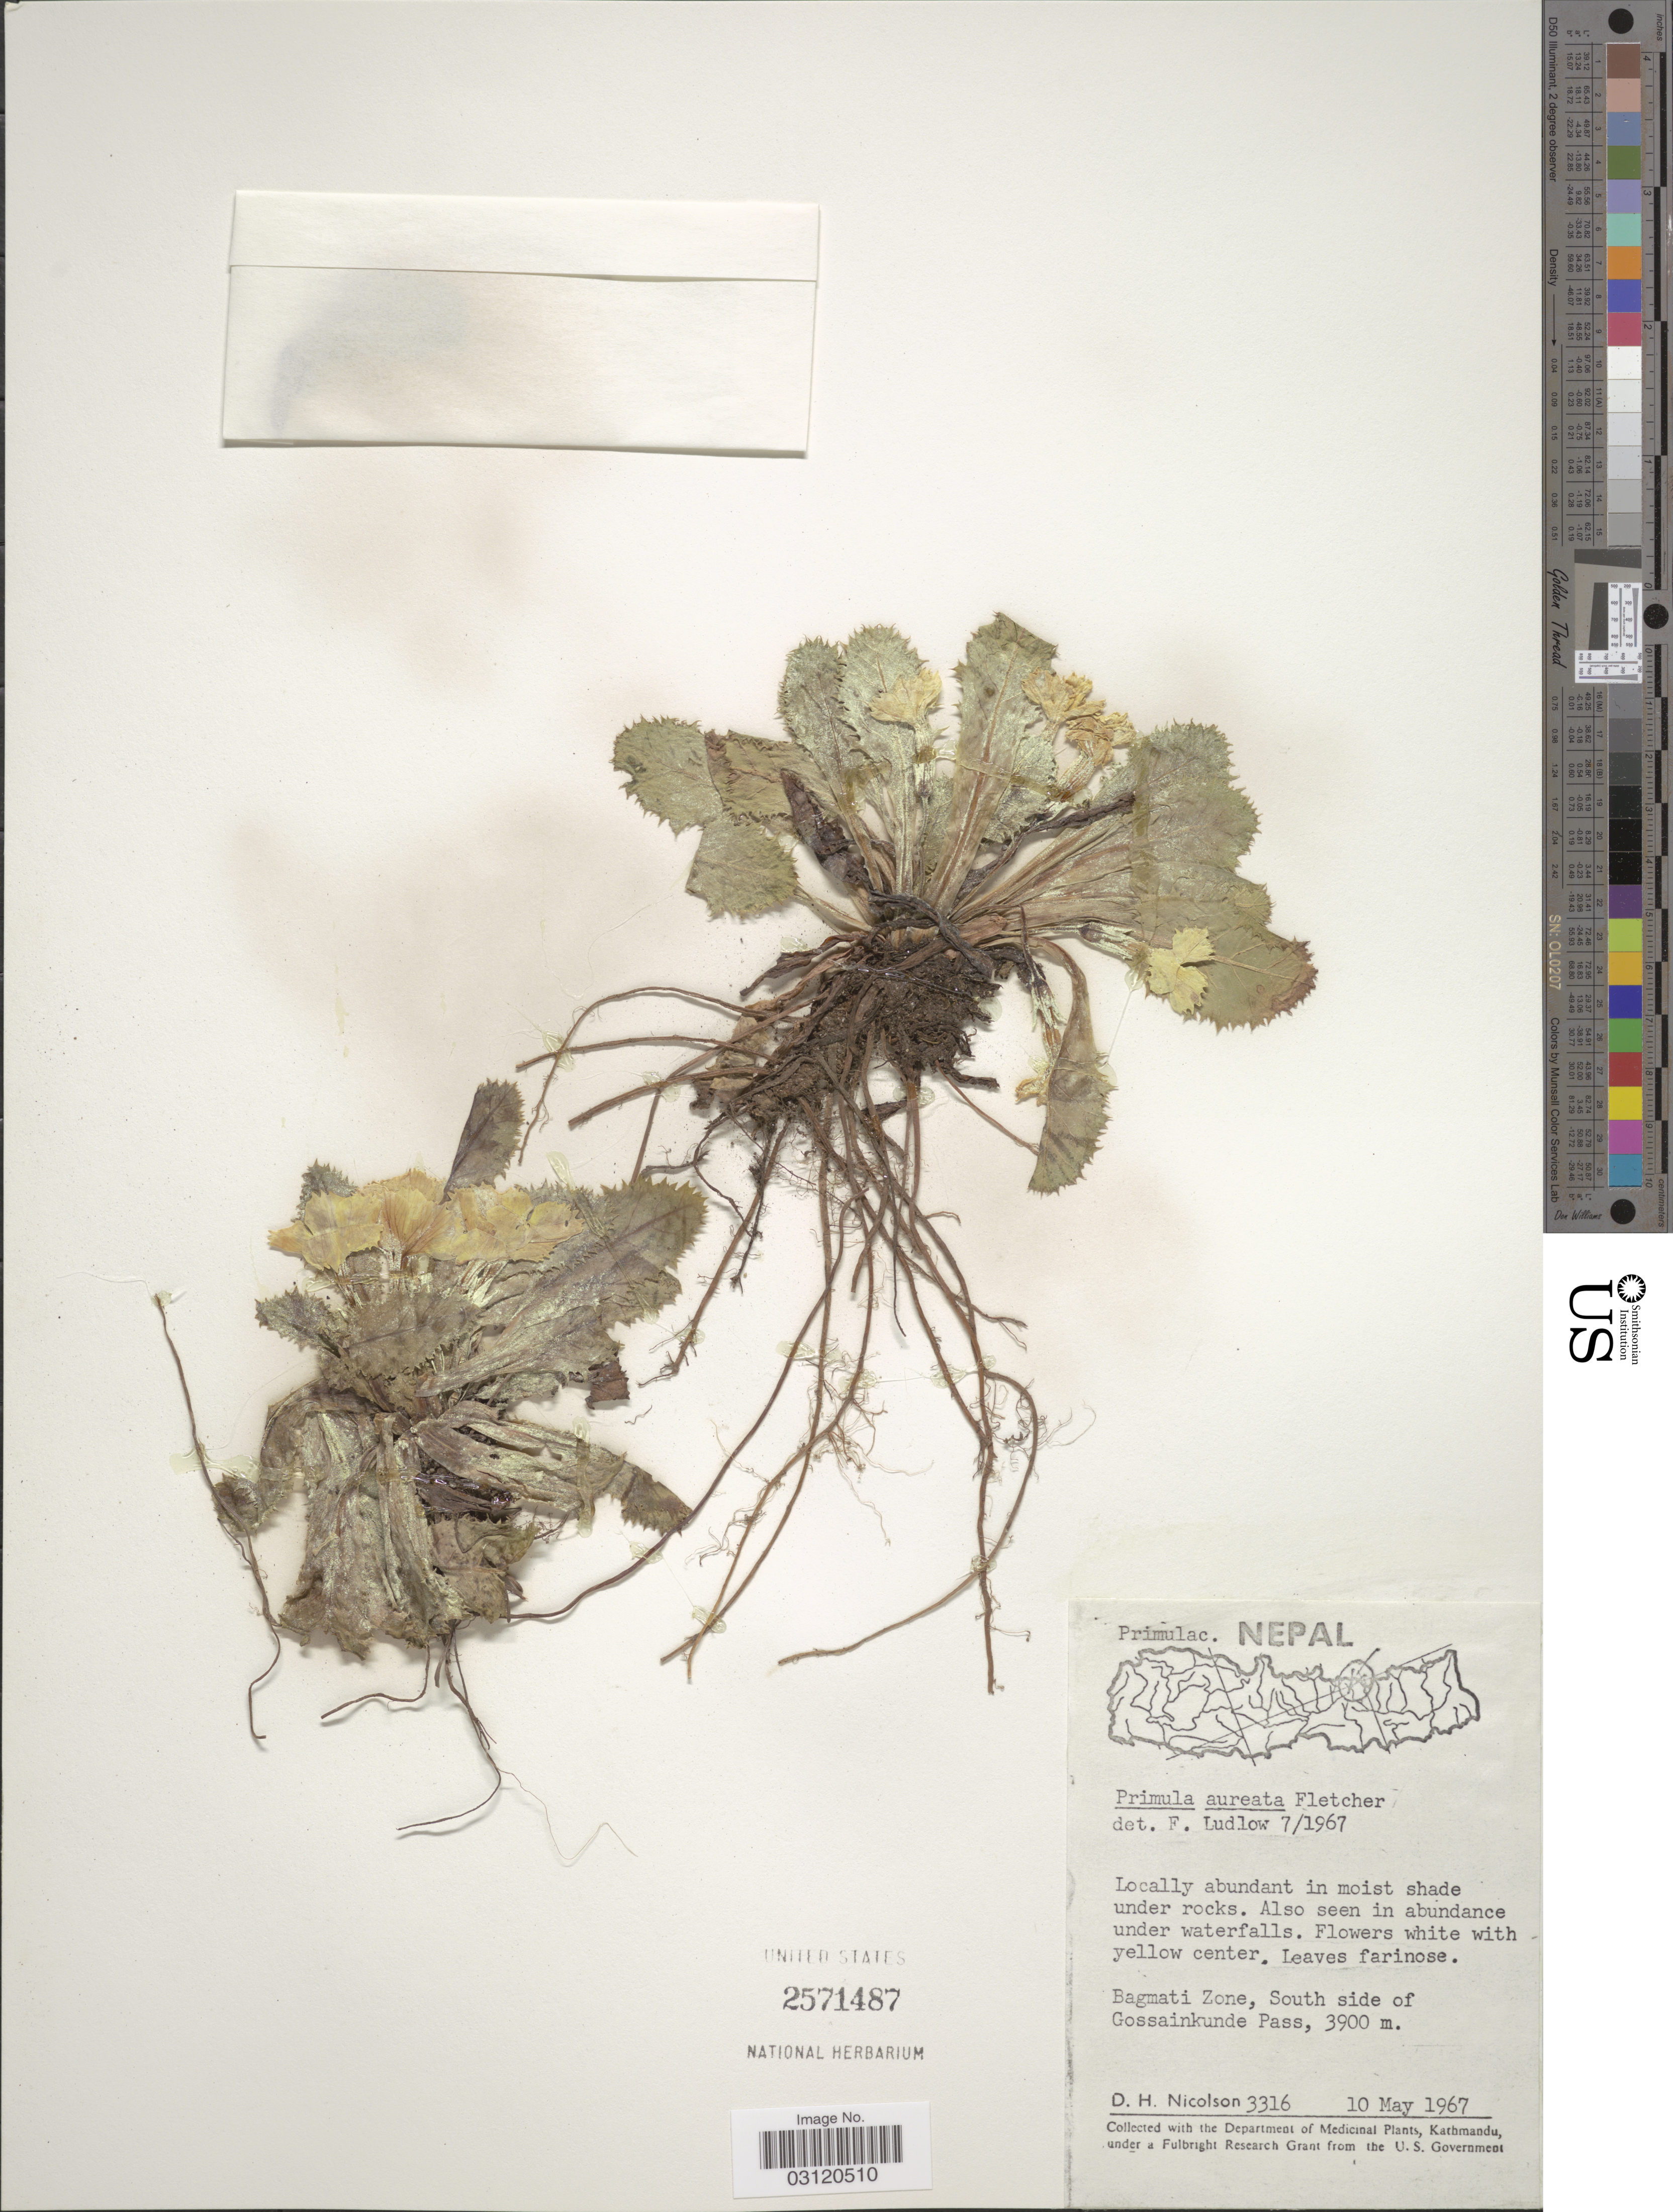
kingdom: Plantae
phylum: Tracheophyta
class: Magnoliopsida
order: Ericales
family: Primulaceae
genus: Primula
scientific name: Primula aureata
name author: H.R. Fletcher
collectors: D. H. Nicolson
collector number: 3316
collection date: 1967-05-10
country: Nepal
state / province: Bagmati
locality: Bagmati Zone, South side of Gossainkunde Pass.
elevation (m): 3900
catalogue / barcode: US 2571487